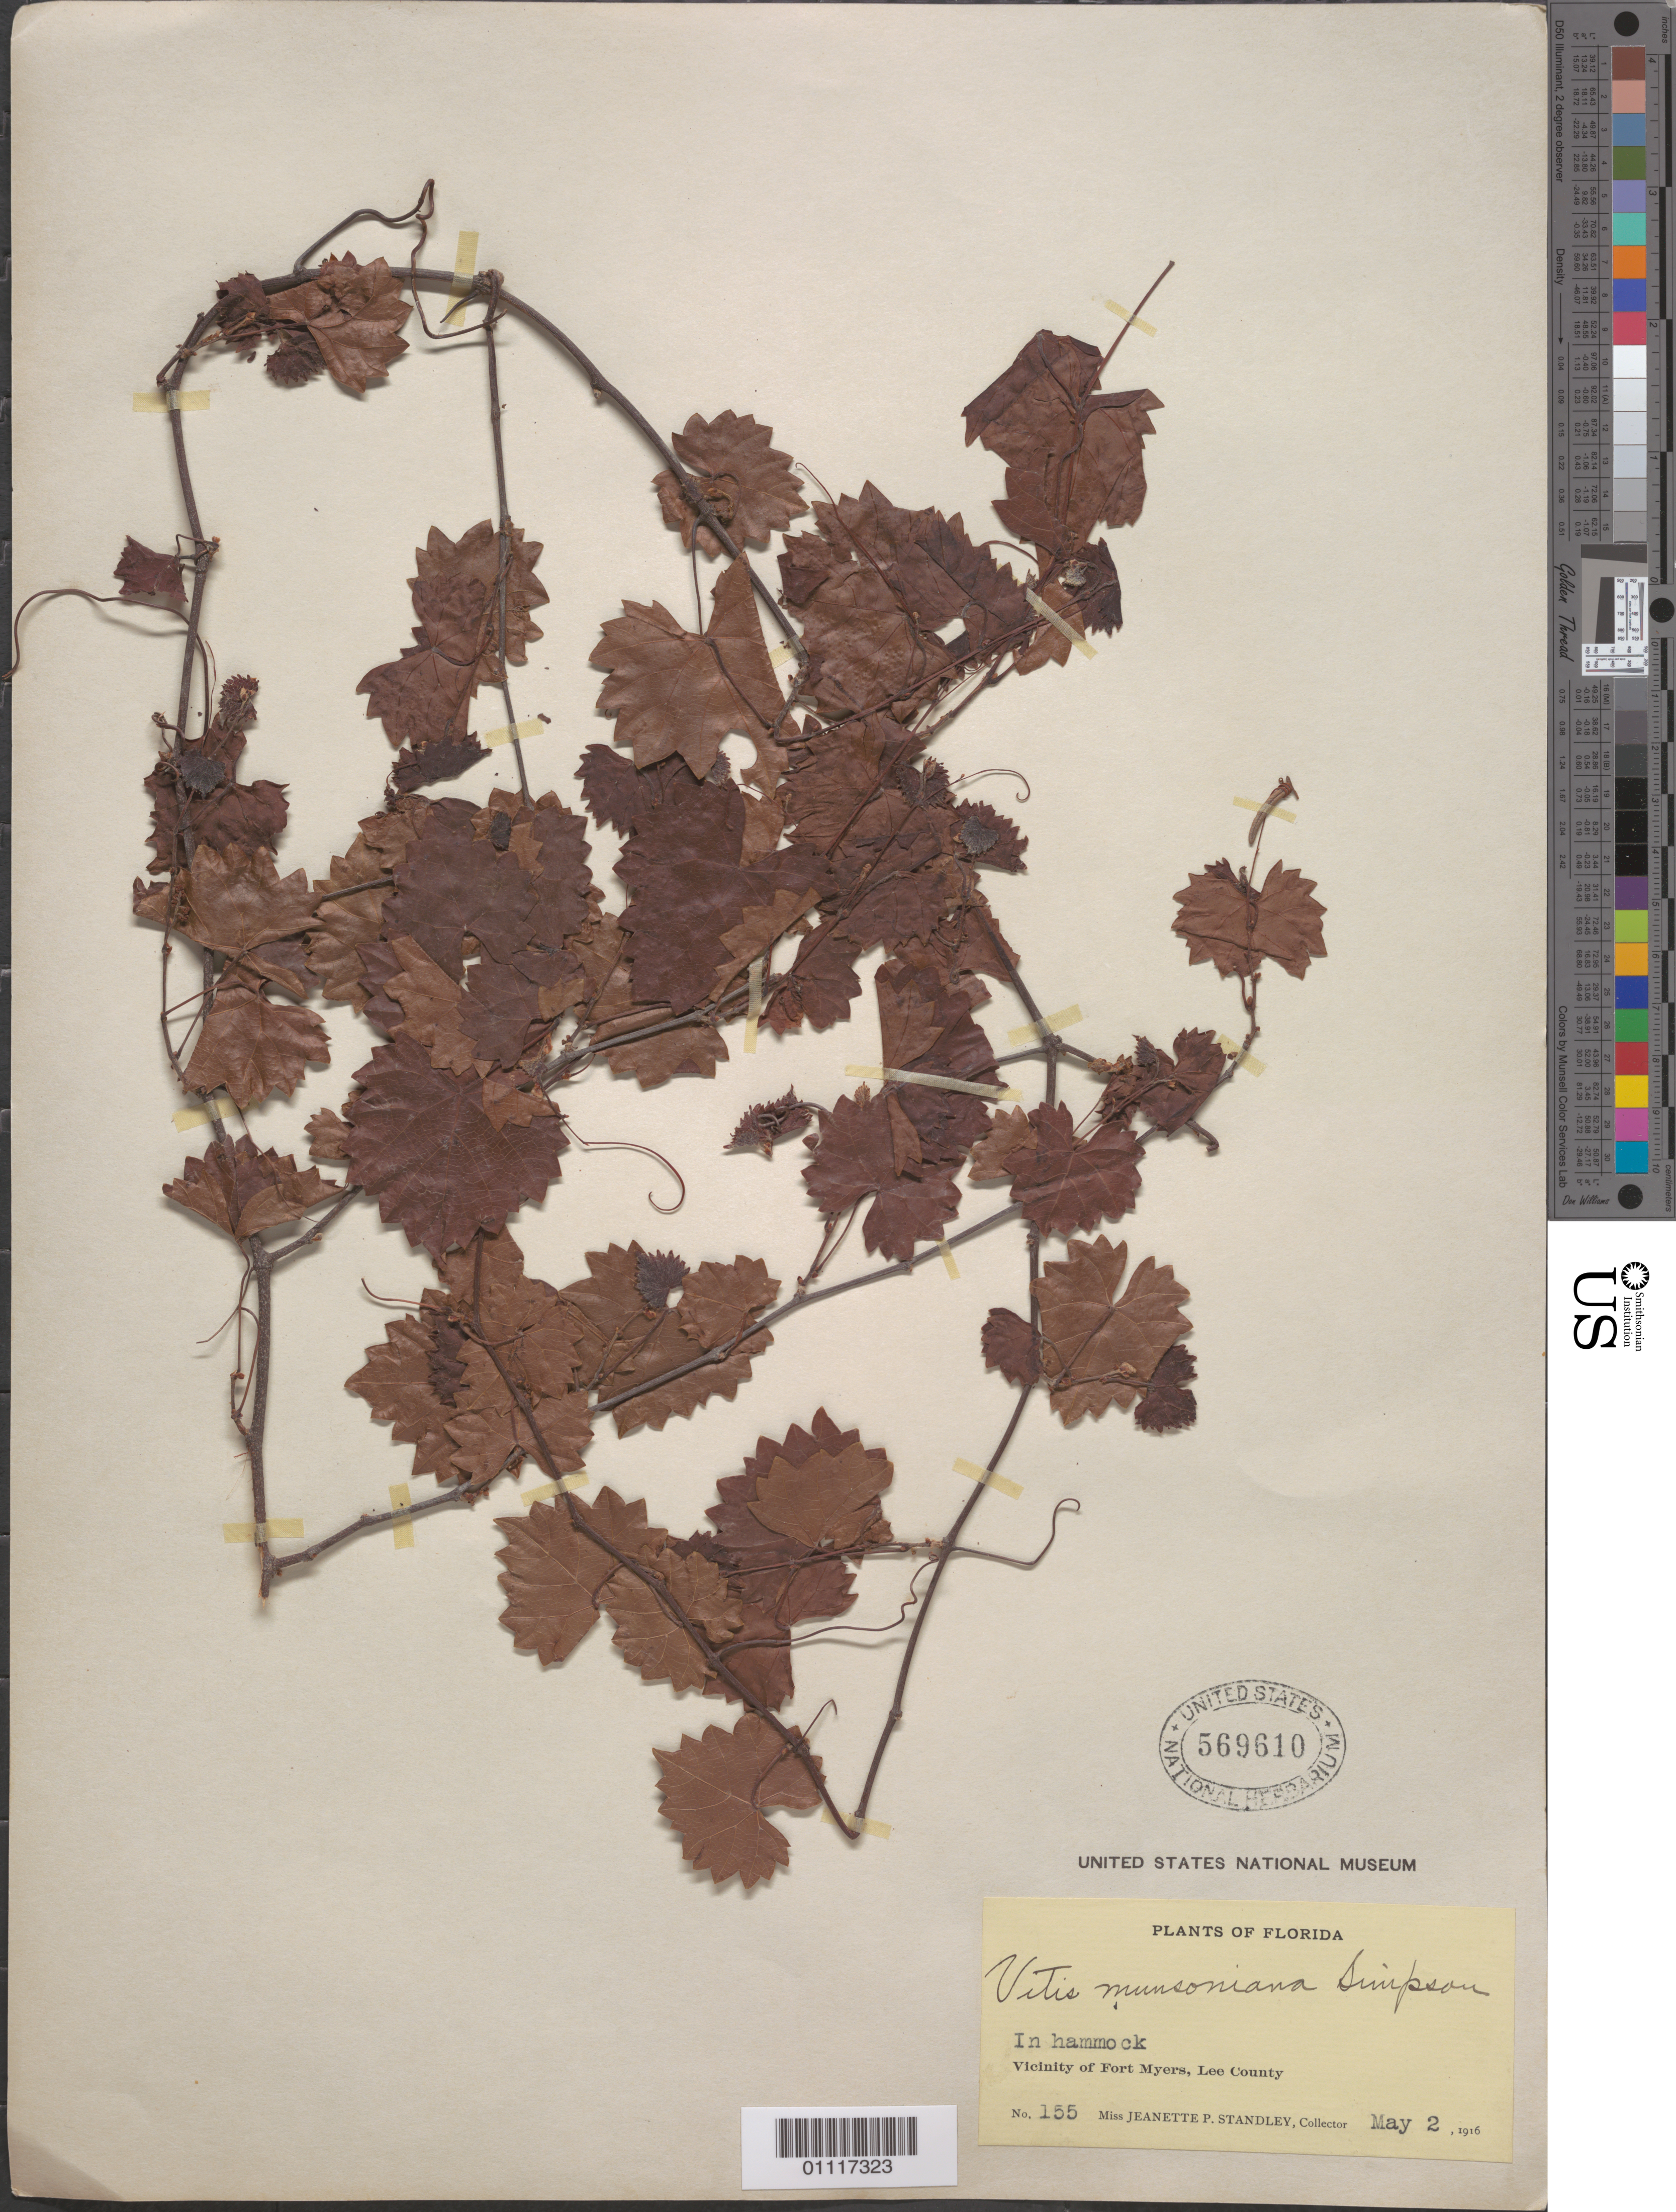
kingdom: Plantae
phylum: Tracheophyta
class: Magnoliopsida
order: Vitales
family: Vitaceae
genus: Vitis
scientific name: Vitis munsoniana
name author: J.H. Simpson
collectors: J. P. Standley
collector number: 155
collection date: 1916-05-02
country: United States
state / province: Florida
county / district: Lee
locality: in Hammock, Vicinity of Fort Myers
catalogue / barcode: US 569610